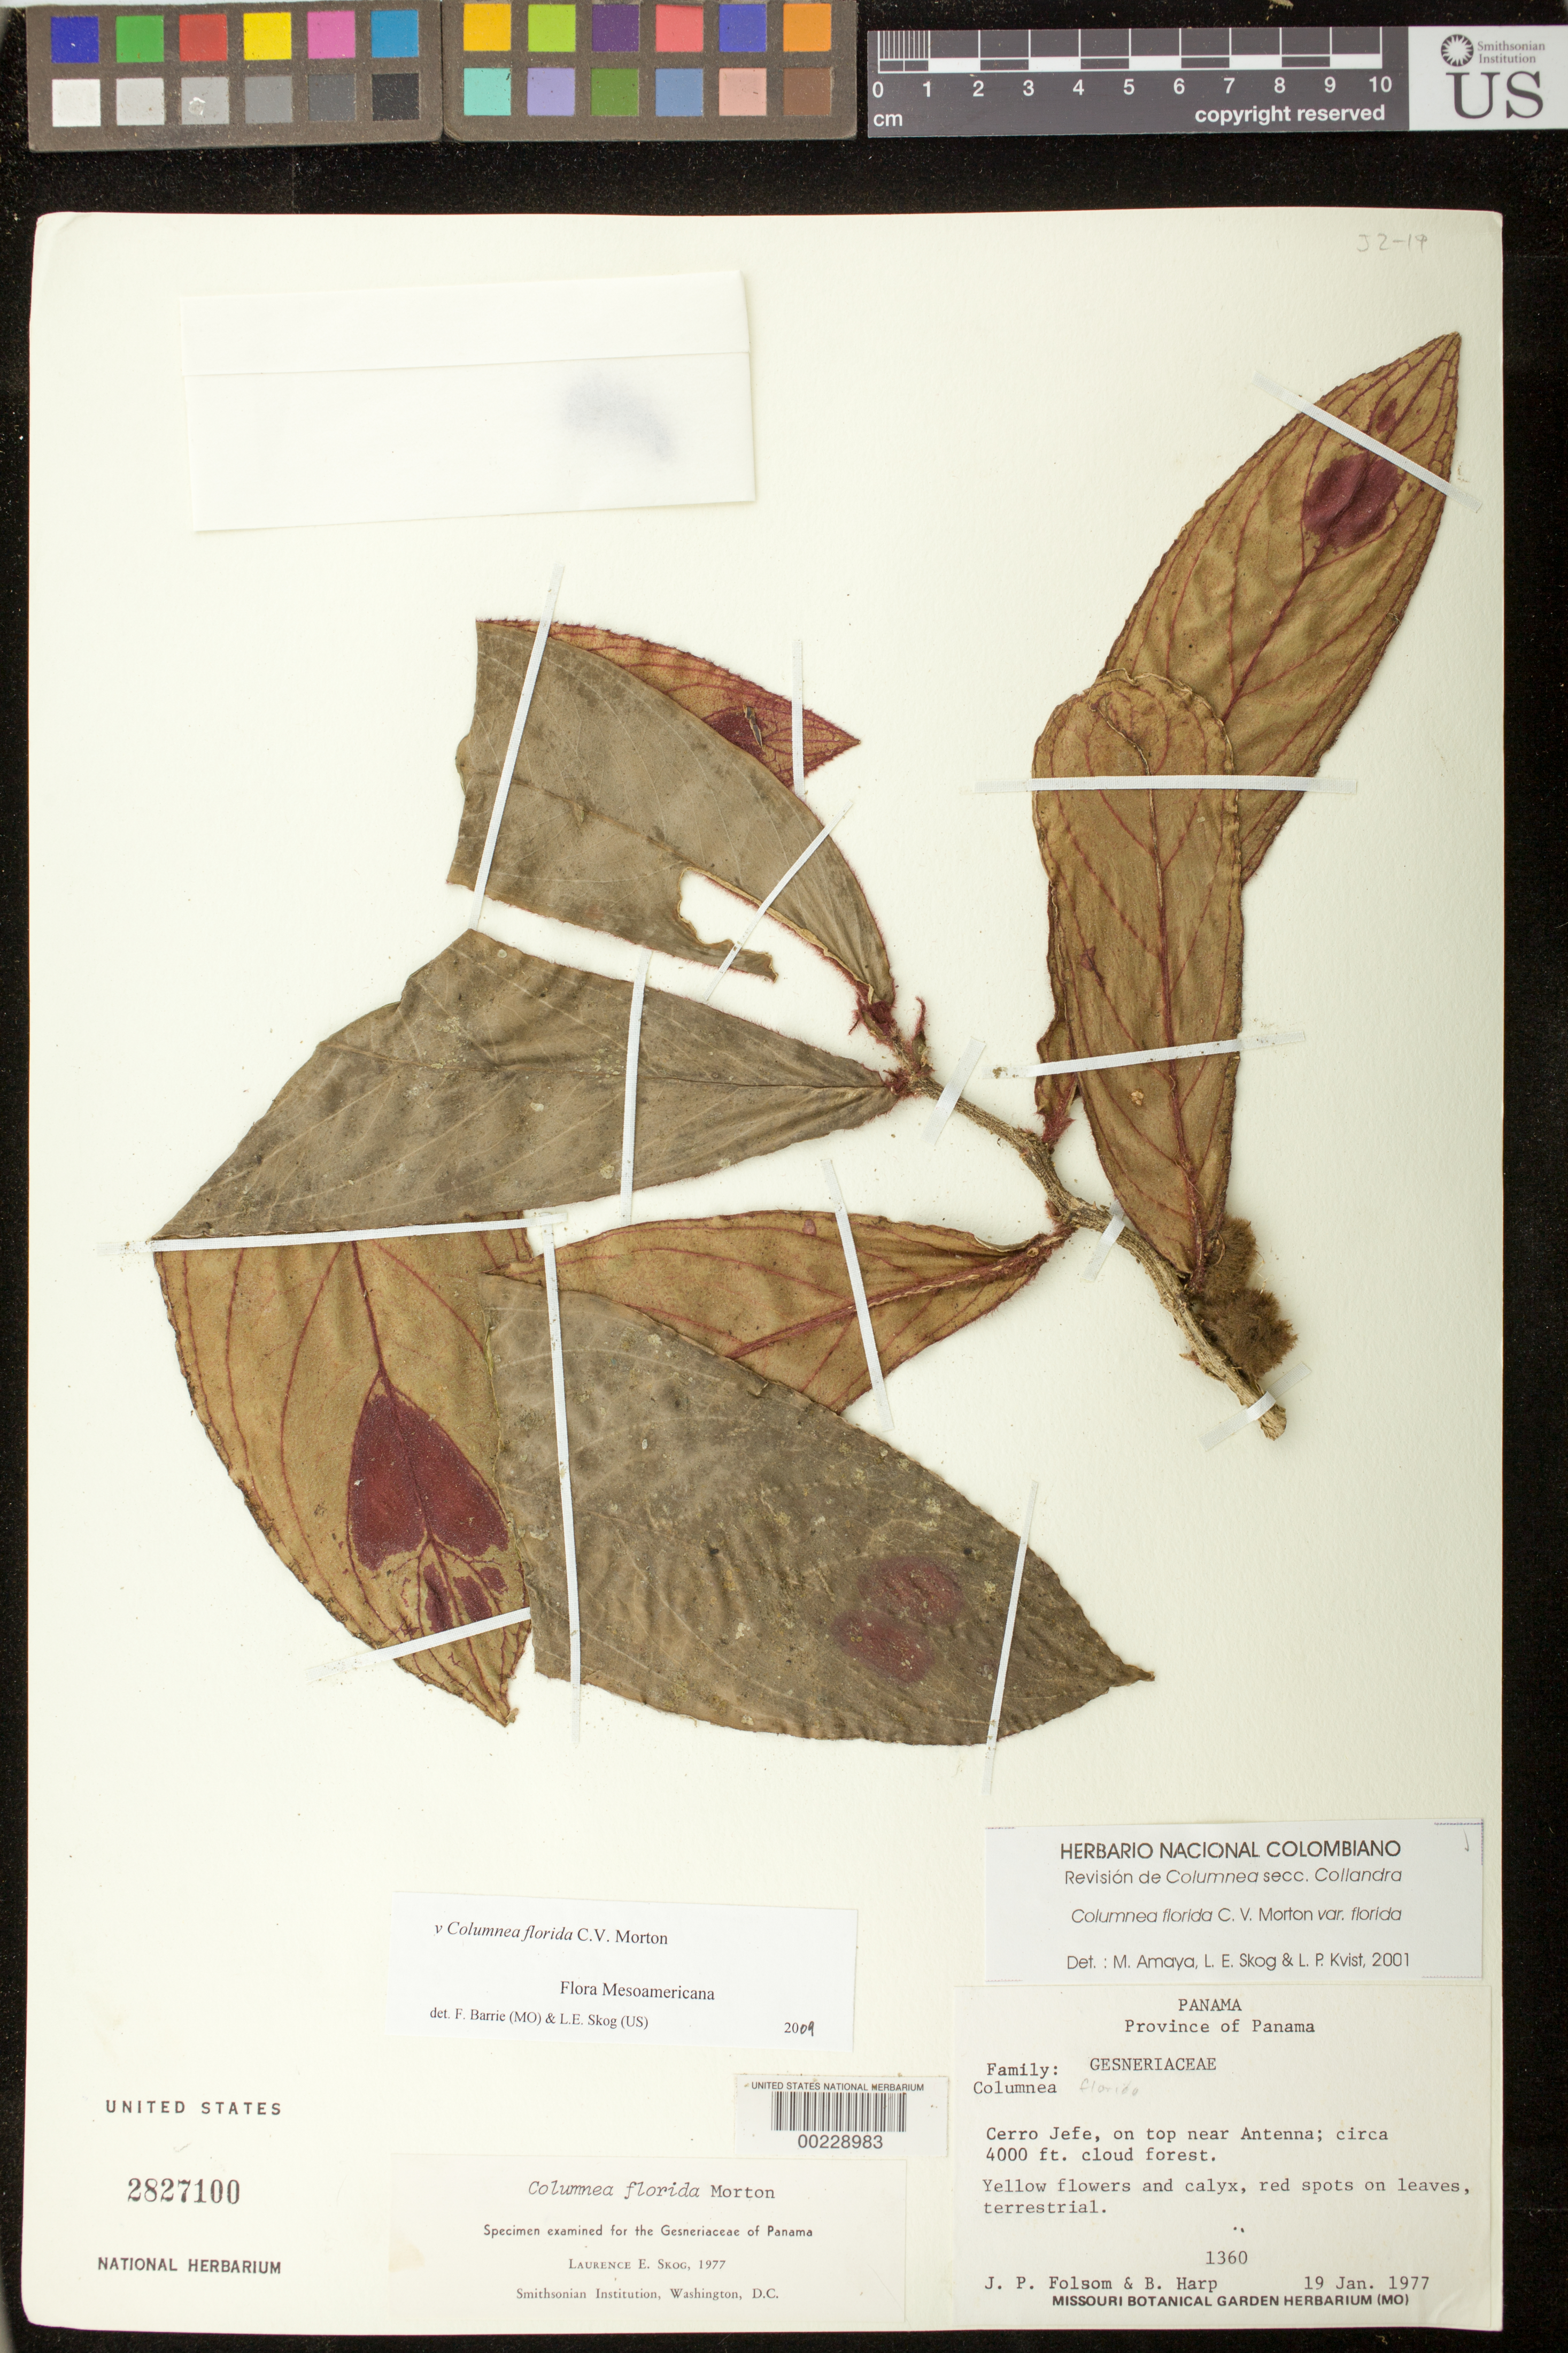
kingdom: Plantae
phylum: Tracheophyta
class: Magnoliopsida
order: Lamiales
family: Gesneriaceae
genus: Columnea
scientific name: Columnea florida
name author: C.V. Morton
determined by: Amaya-Márquez, M.; et al.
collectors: J. P. Folsom & B. Harp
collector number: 1360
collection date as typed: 19 Jan 1977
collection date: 1977-01-19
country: Panama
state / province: Panamá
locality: Cerro Jefe, on top near Antenna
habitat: Cloud forest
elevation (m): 1219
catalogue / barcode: US 2827100